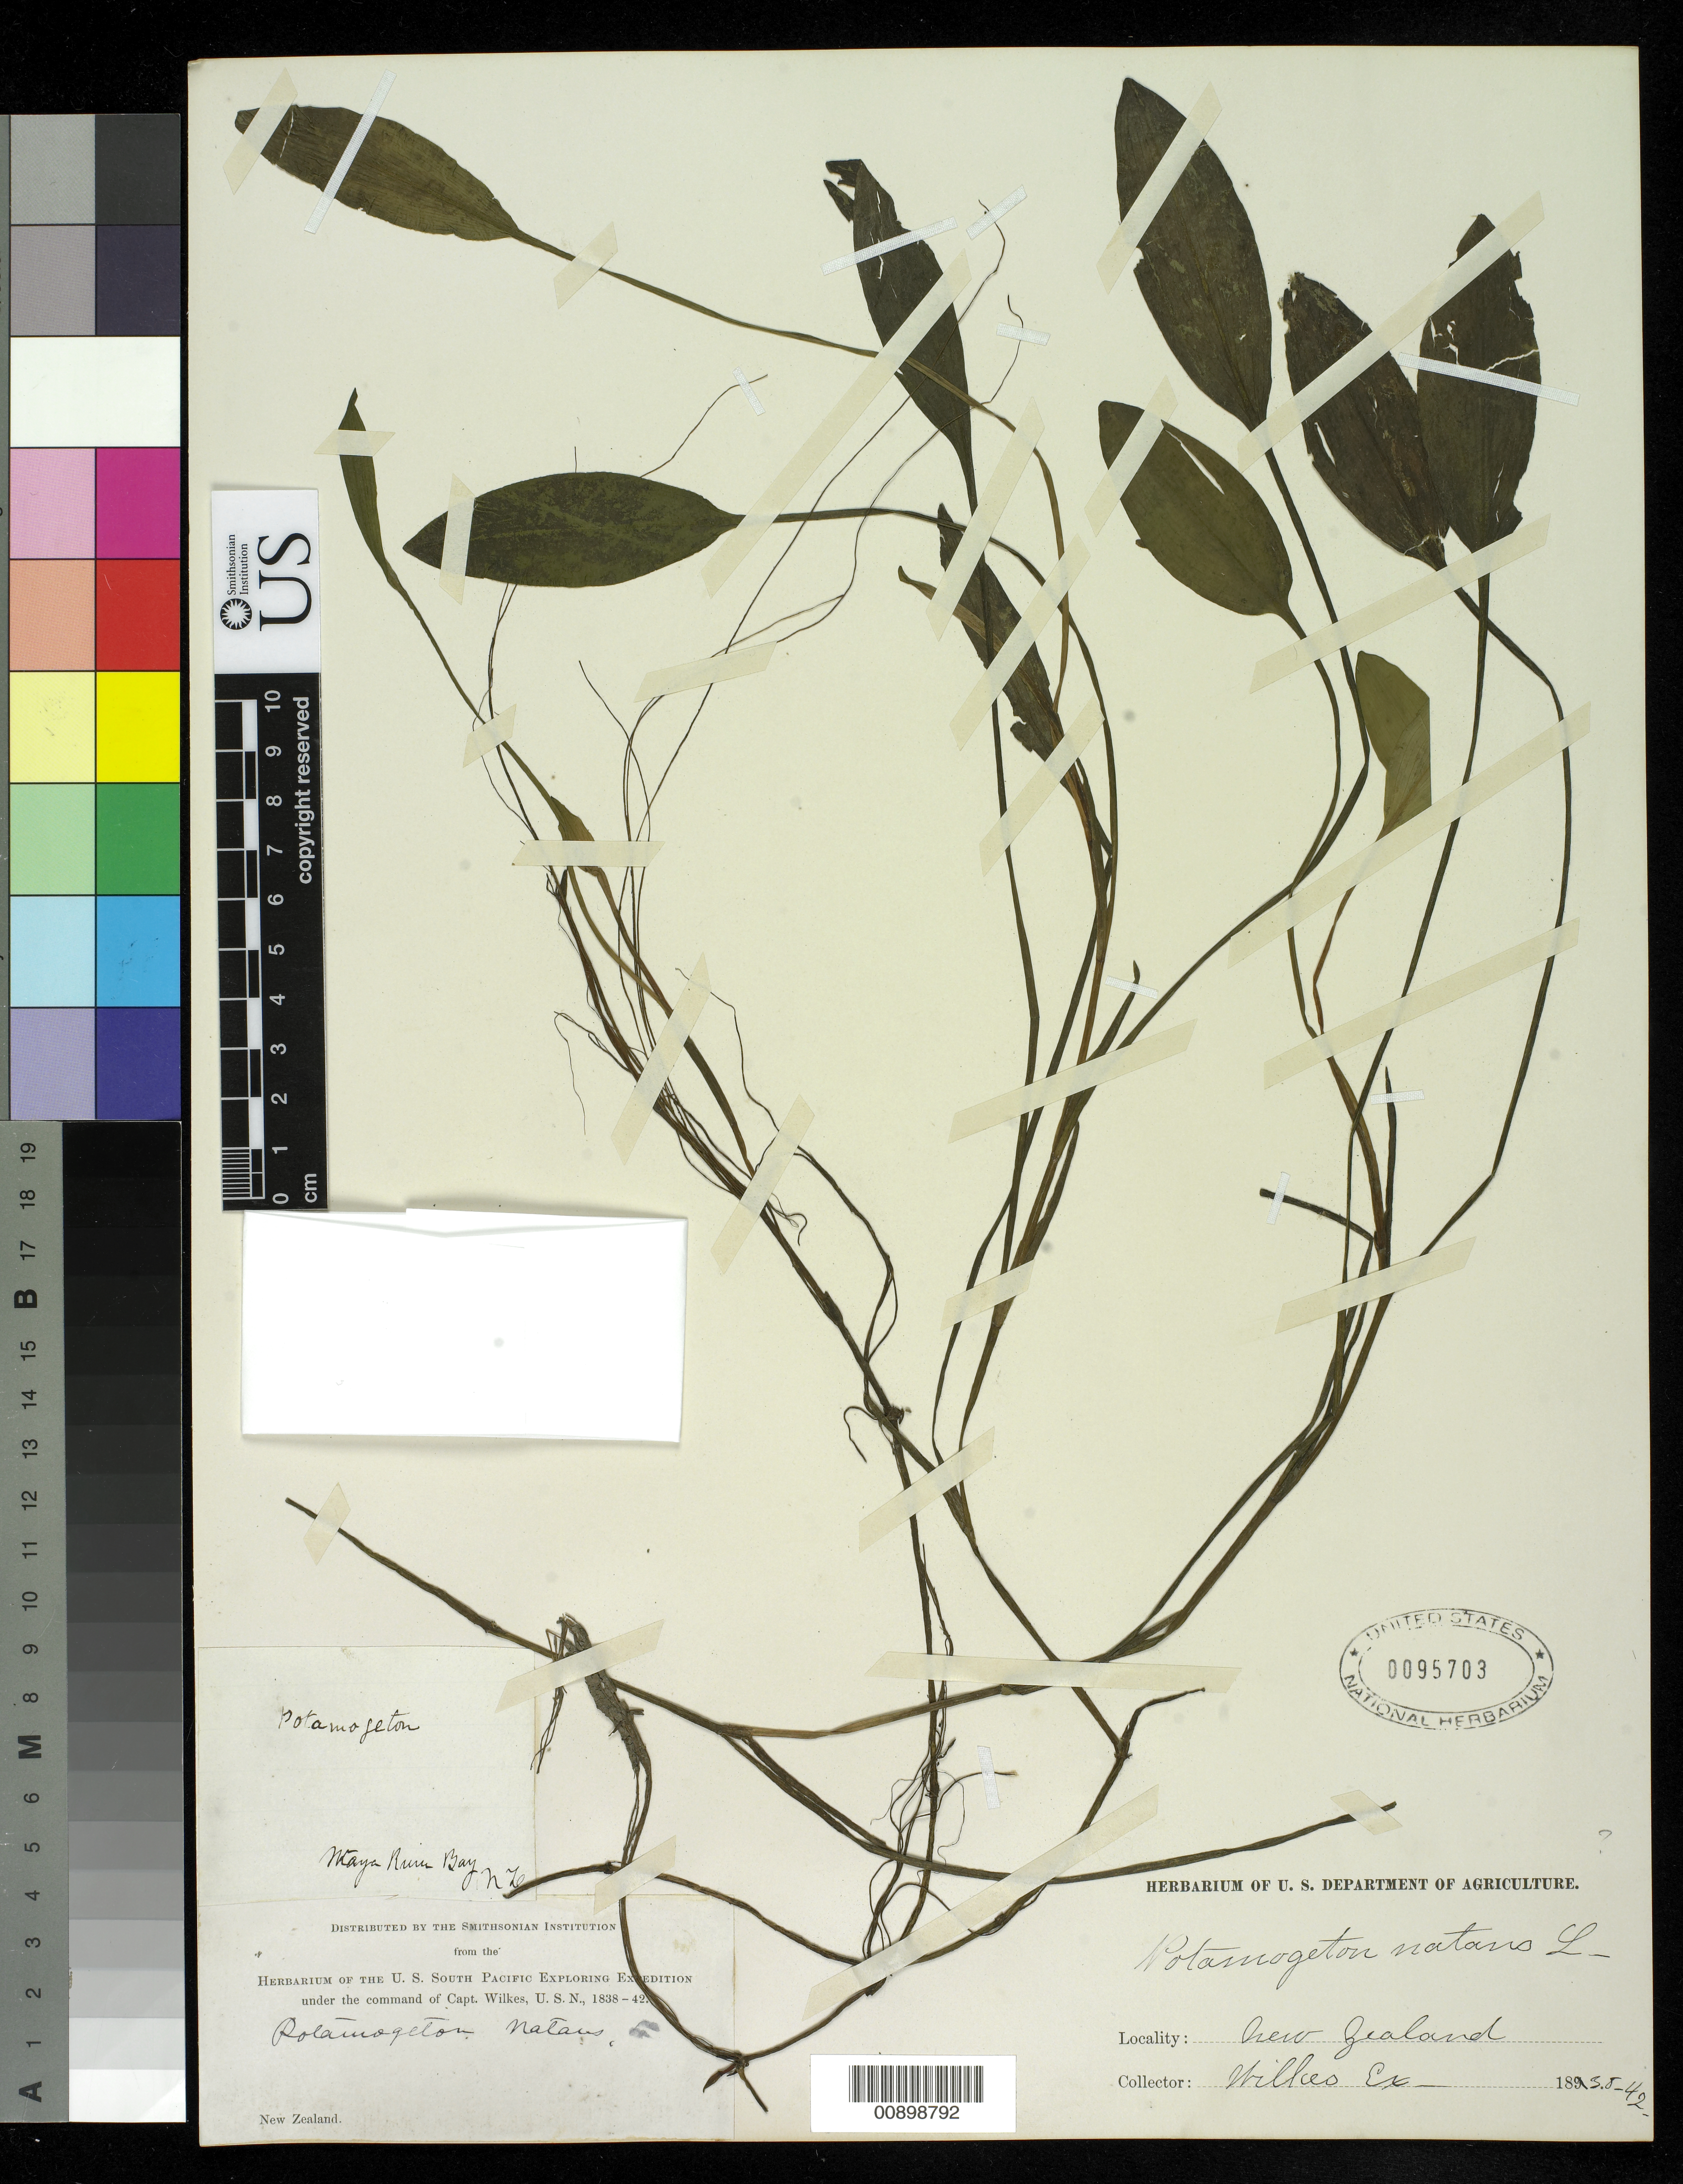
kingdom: Plantae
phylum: Tracheophyta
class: Liliopsida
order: Alismatales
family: Potamogetonaceae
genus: Potamogeton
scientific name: Potamogeton natans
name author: L.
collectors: Wilkes Explor. Exped.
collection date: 1838/1842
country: New Zealand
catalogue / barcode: US 95703